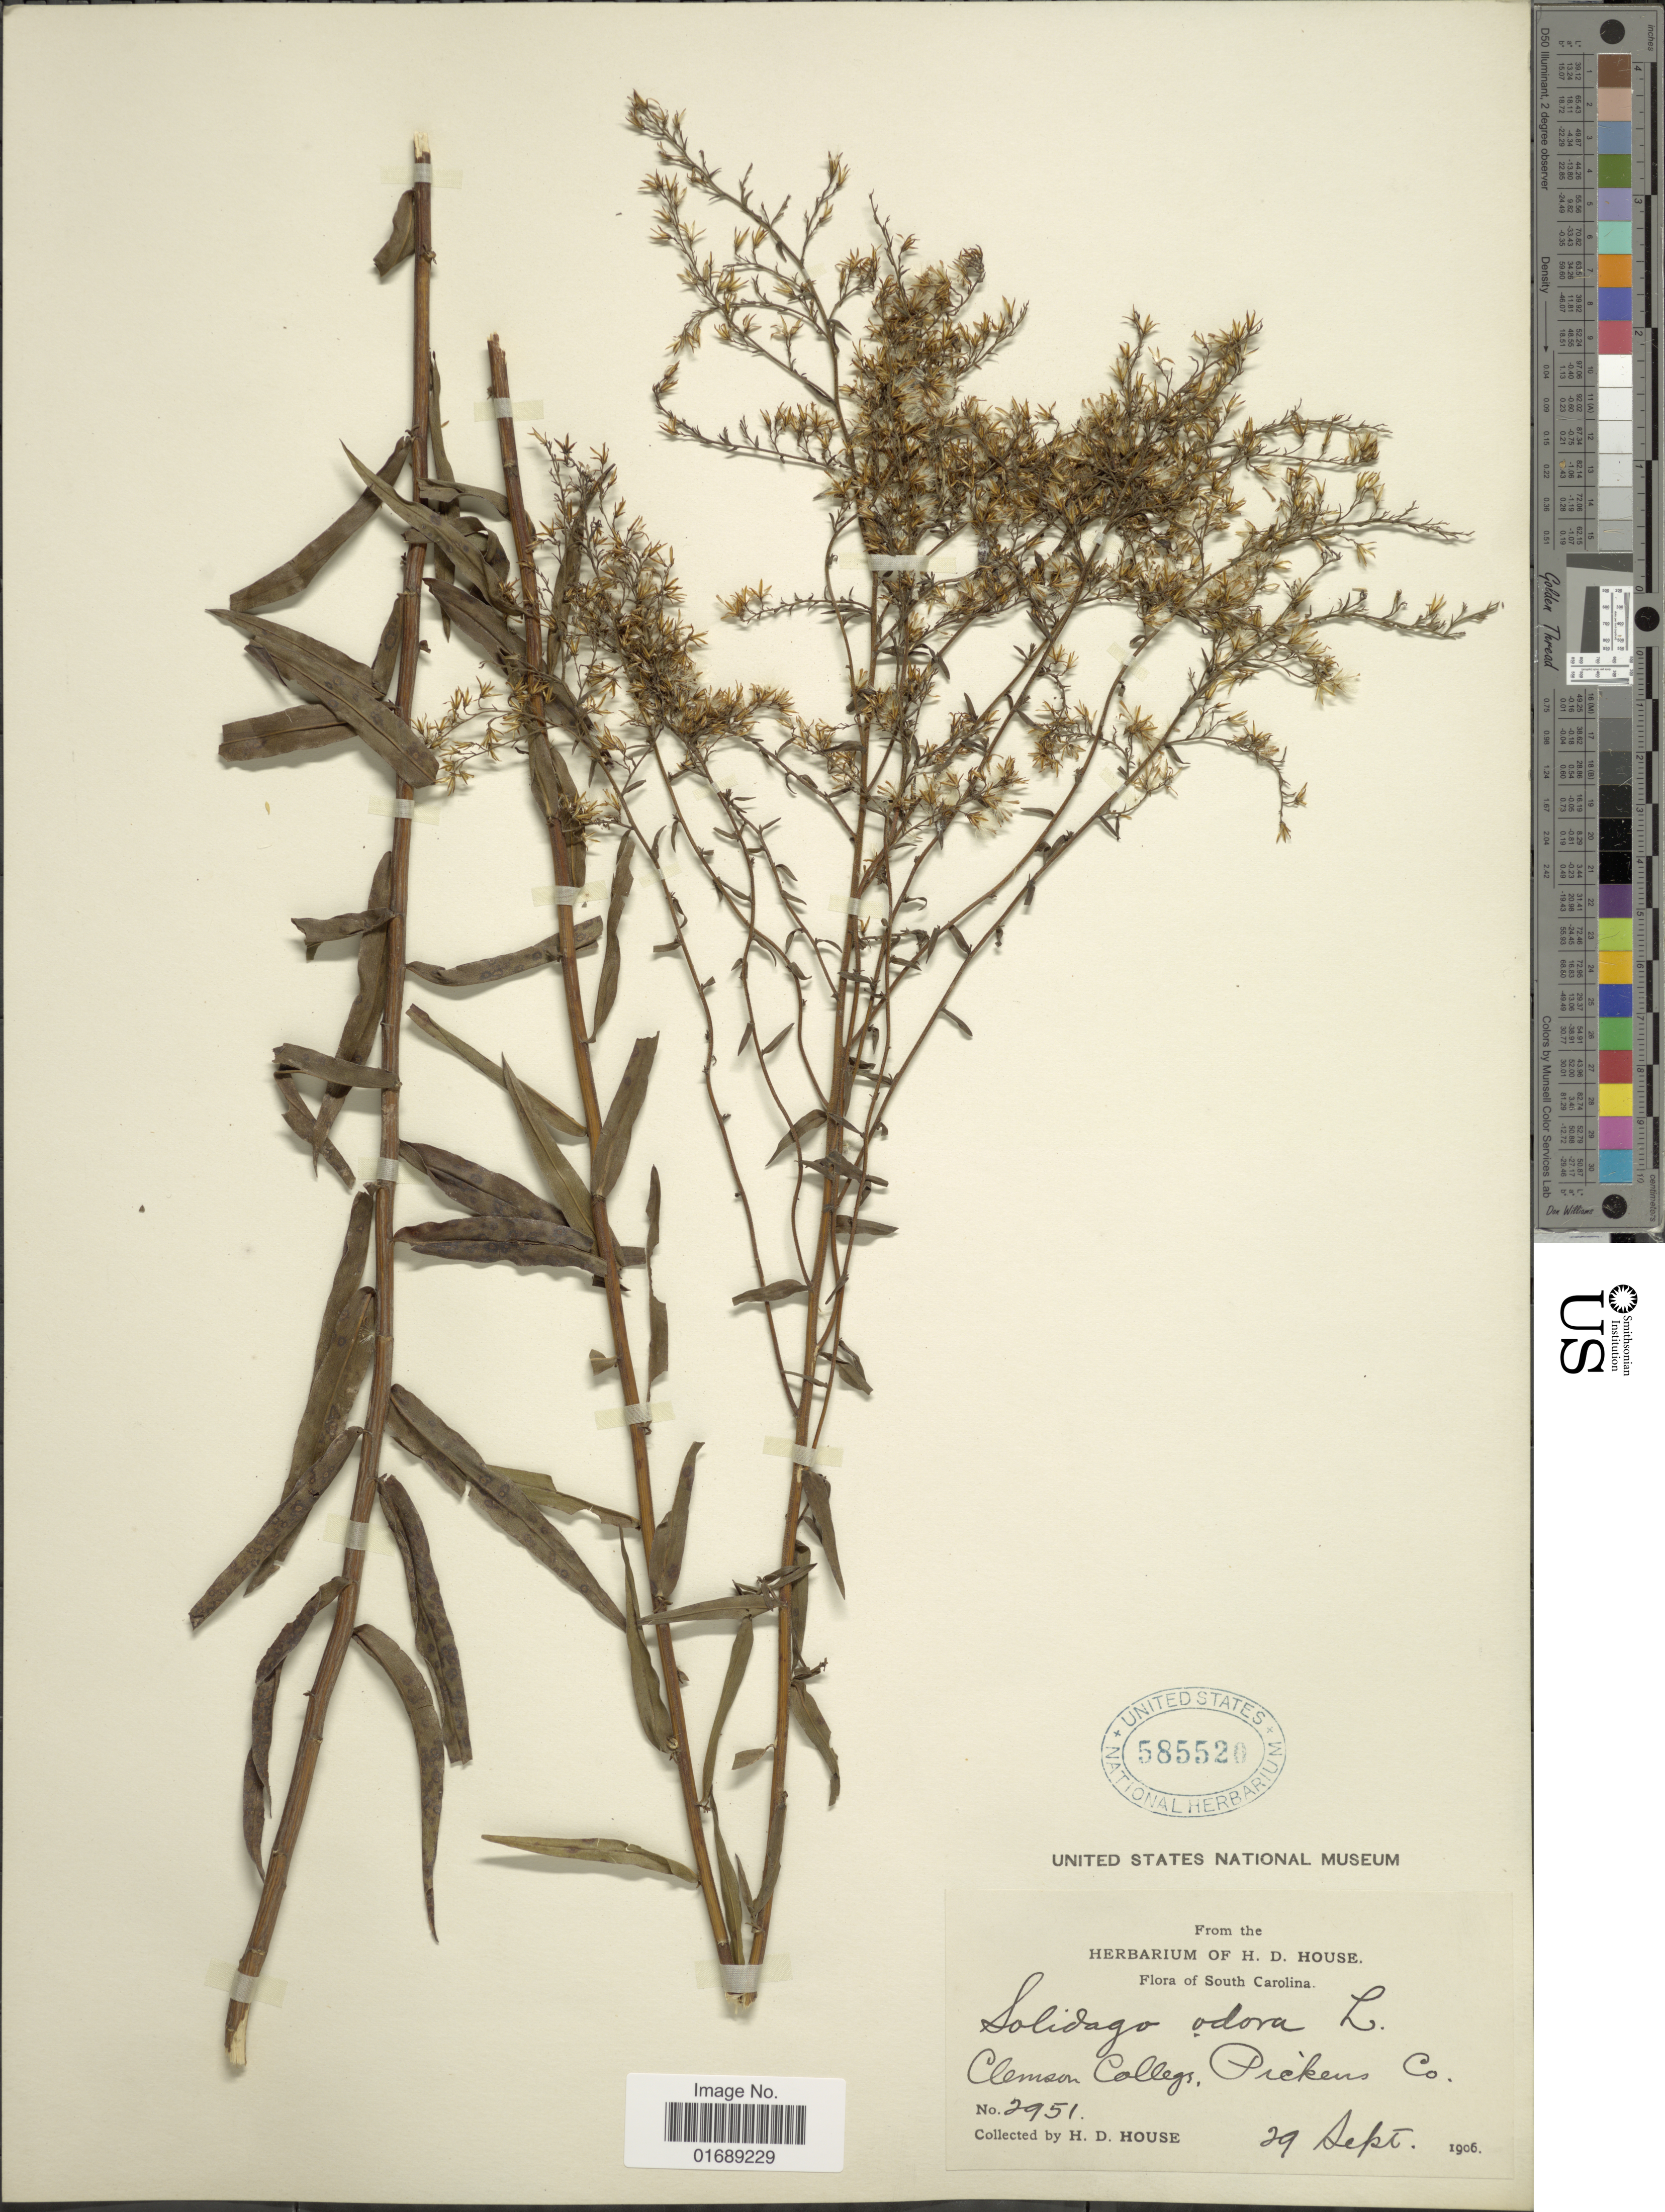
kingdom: Plantae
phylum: Tracheophyta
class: Magnoliopsida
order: Asterales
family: Asteraceae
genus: Solidago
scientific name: Solidago odora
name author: Aiton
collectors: H. D. House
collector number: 2951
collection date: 1906-09-29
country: United States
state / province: South Carolina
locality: Clemson College, Pickens Co.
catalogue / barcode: US 585520